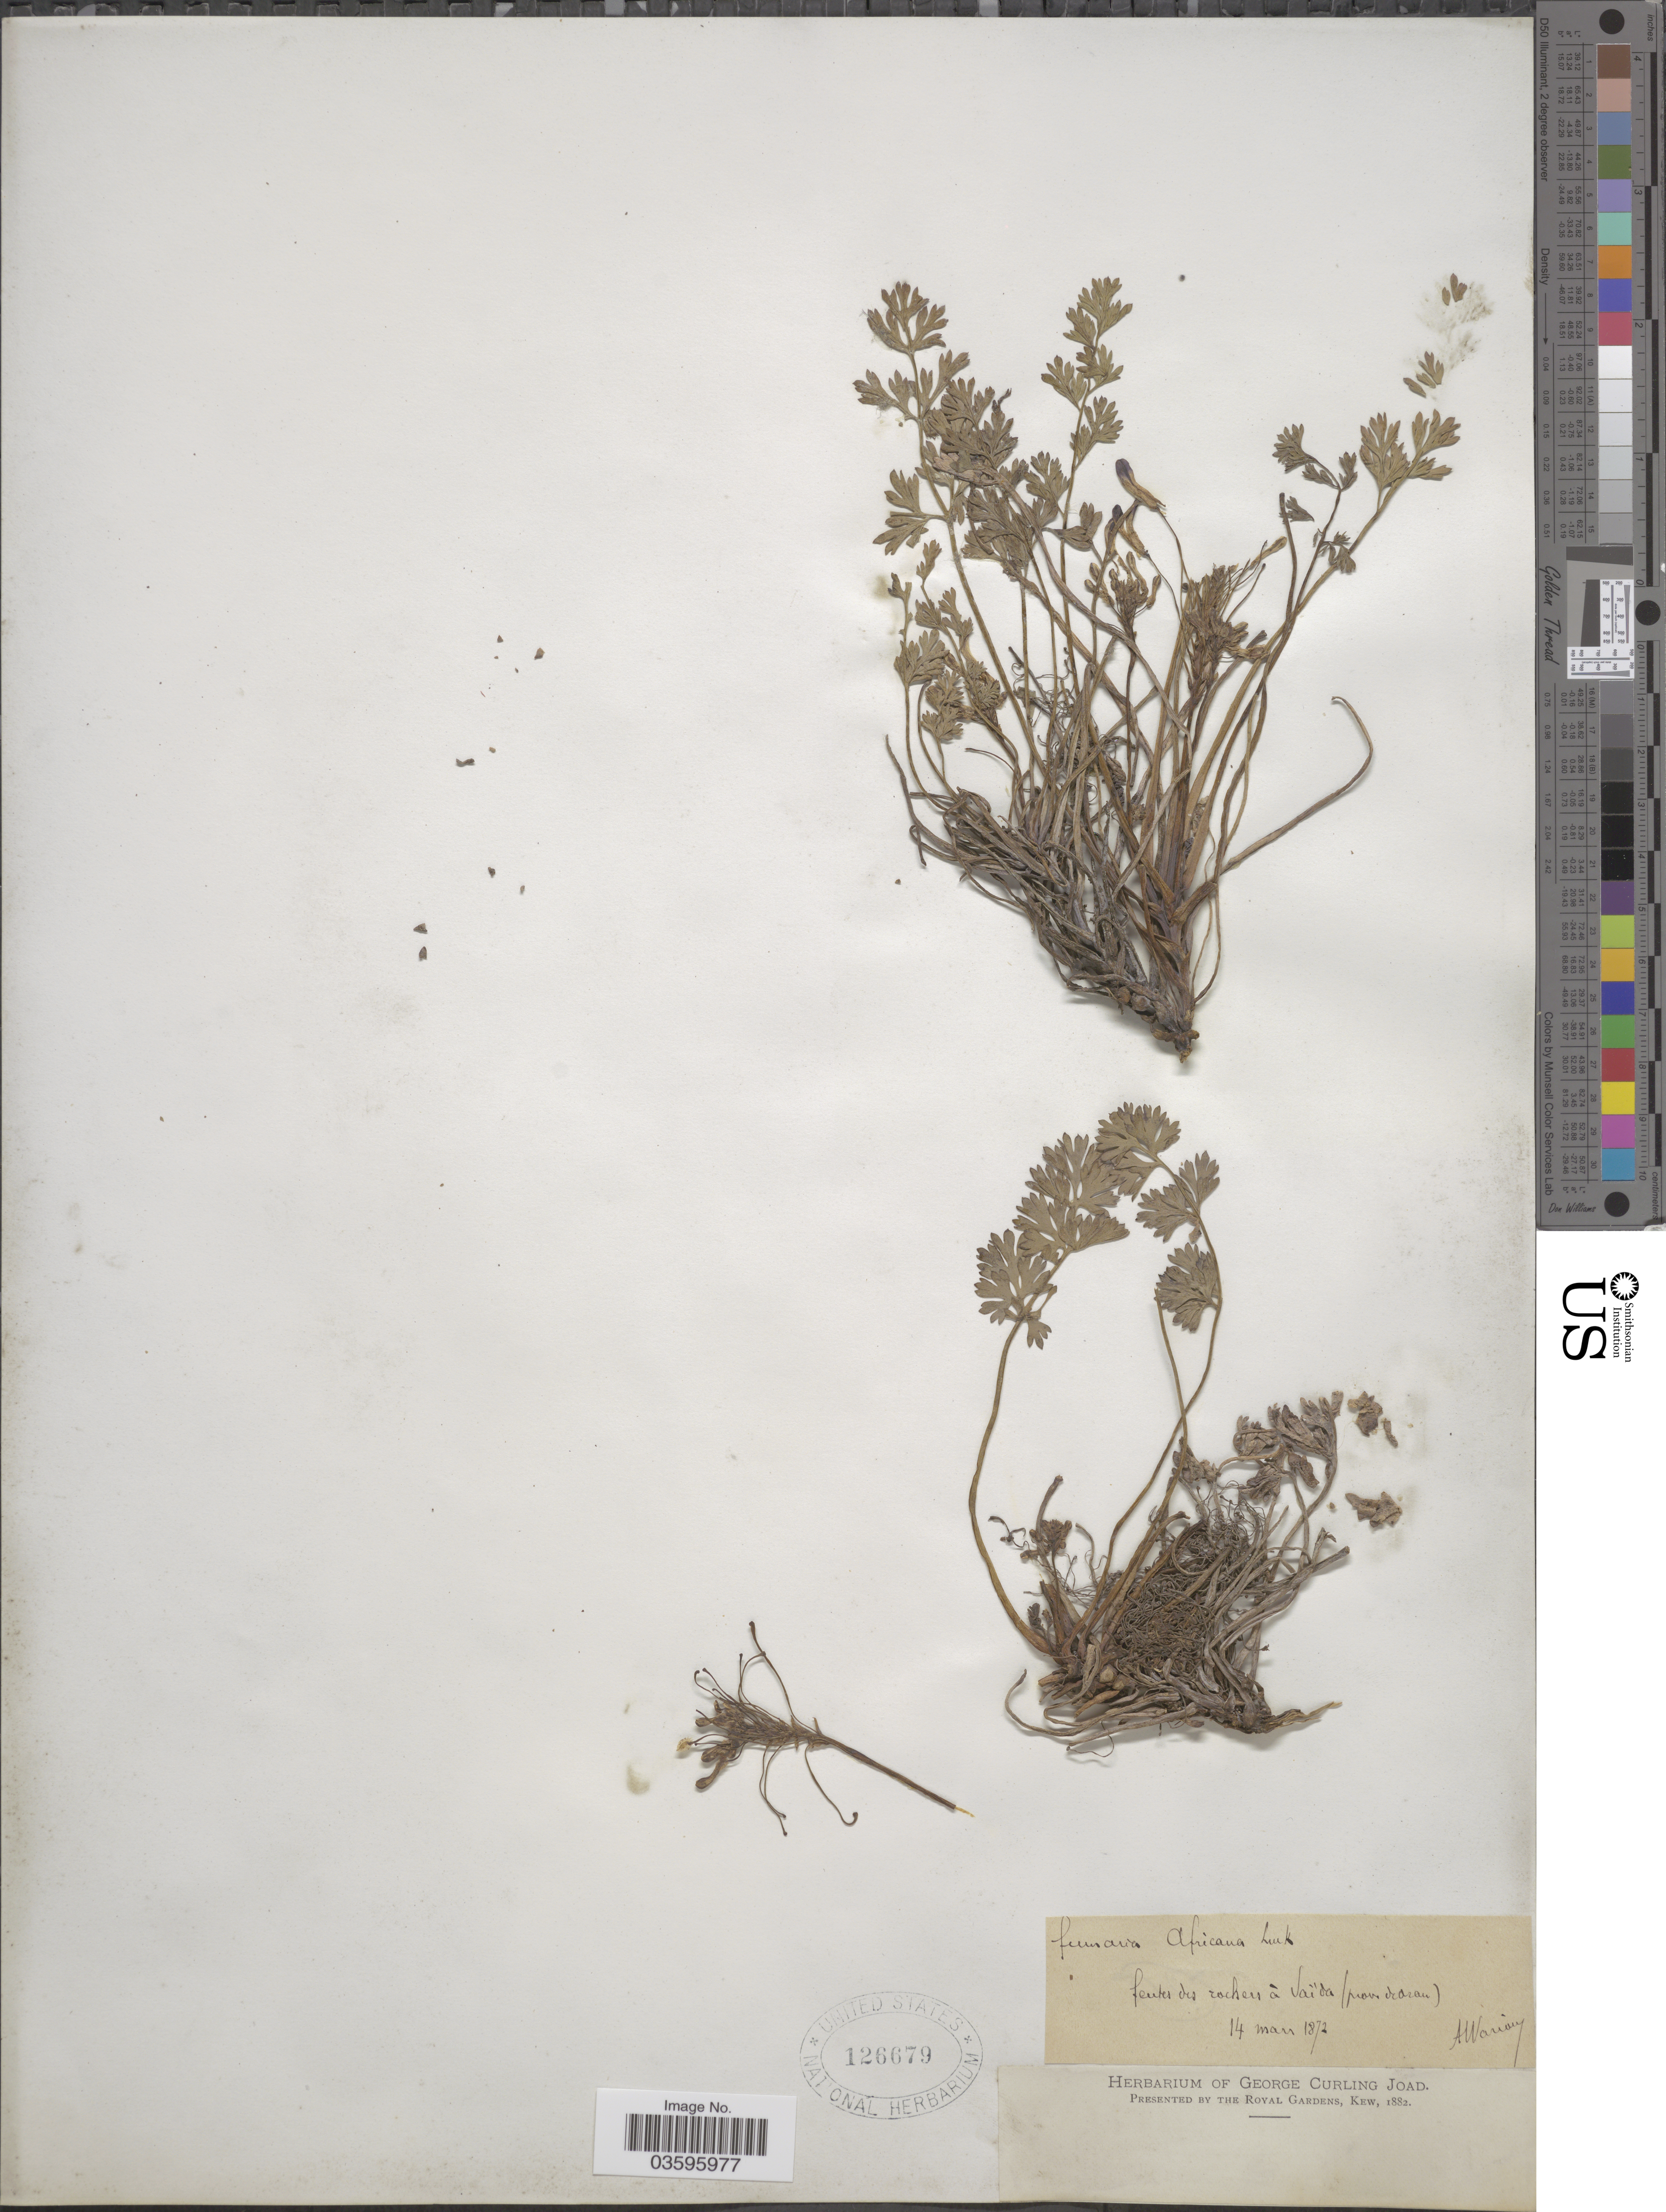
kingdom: Plantae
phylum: Tracheophyta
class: Magnoliopsida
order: Ranunculales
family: Papaveraceae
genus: Fumaria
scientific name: Fumaria africana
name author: Lam.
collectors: A. Warion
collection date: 1872-03-14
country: Algeria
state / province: Oran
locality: Fentes des rochers à Vaïda.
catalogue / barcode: US 126679